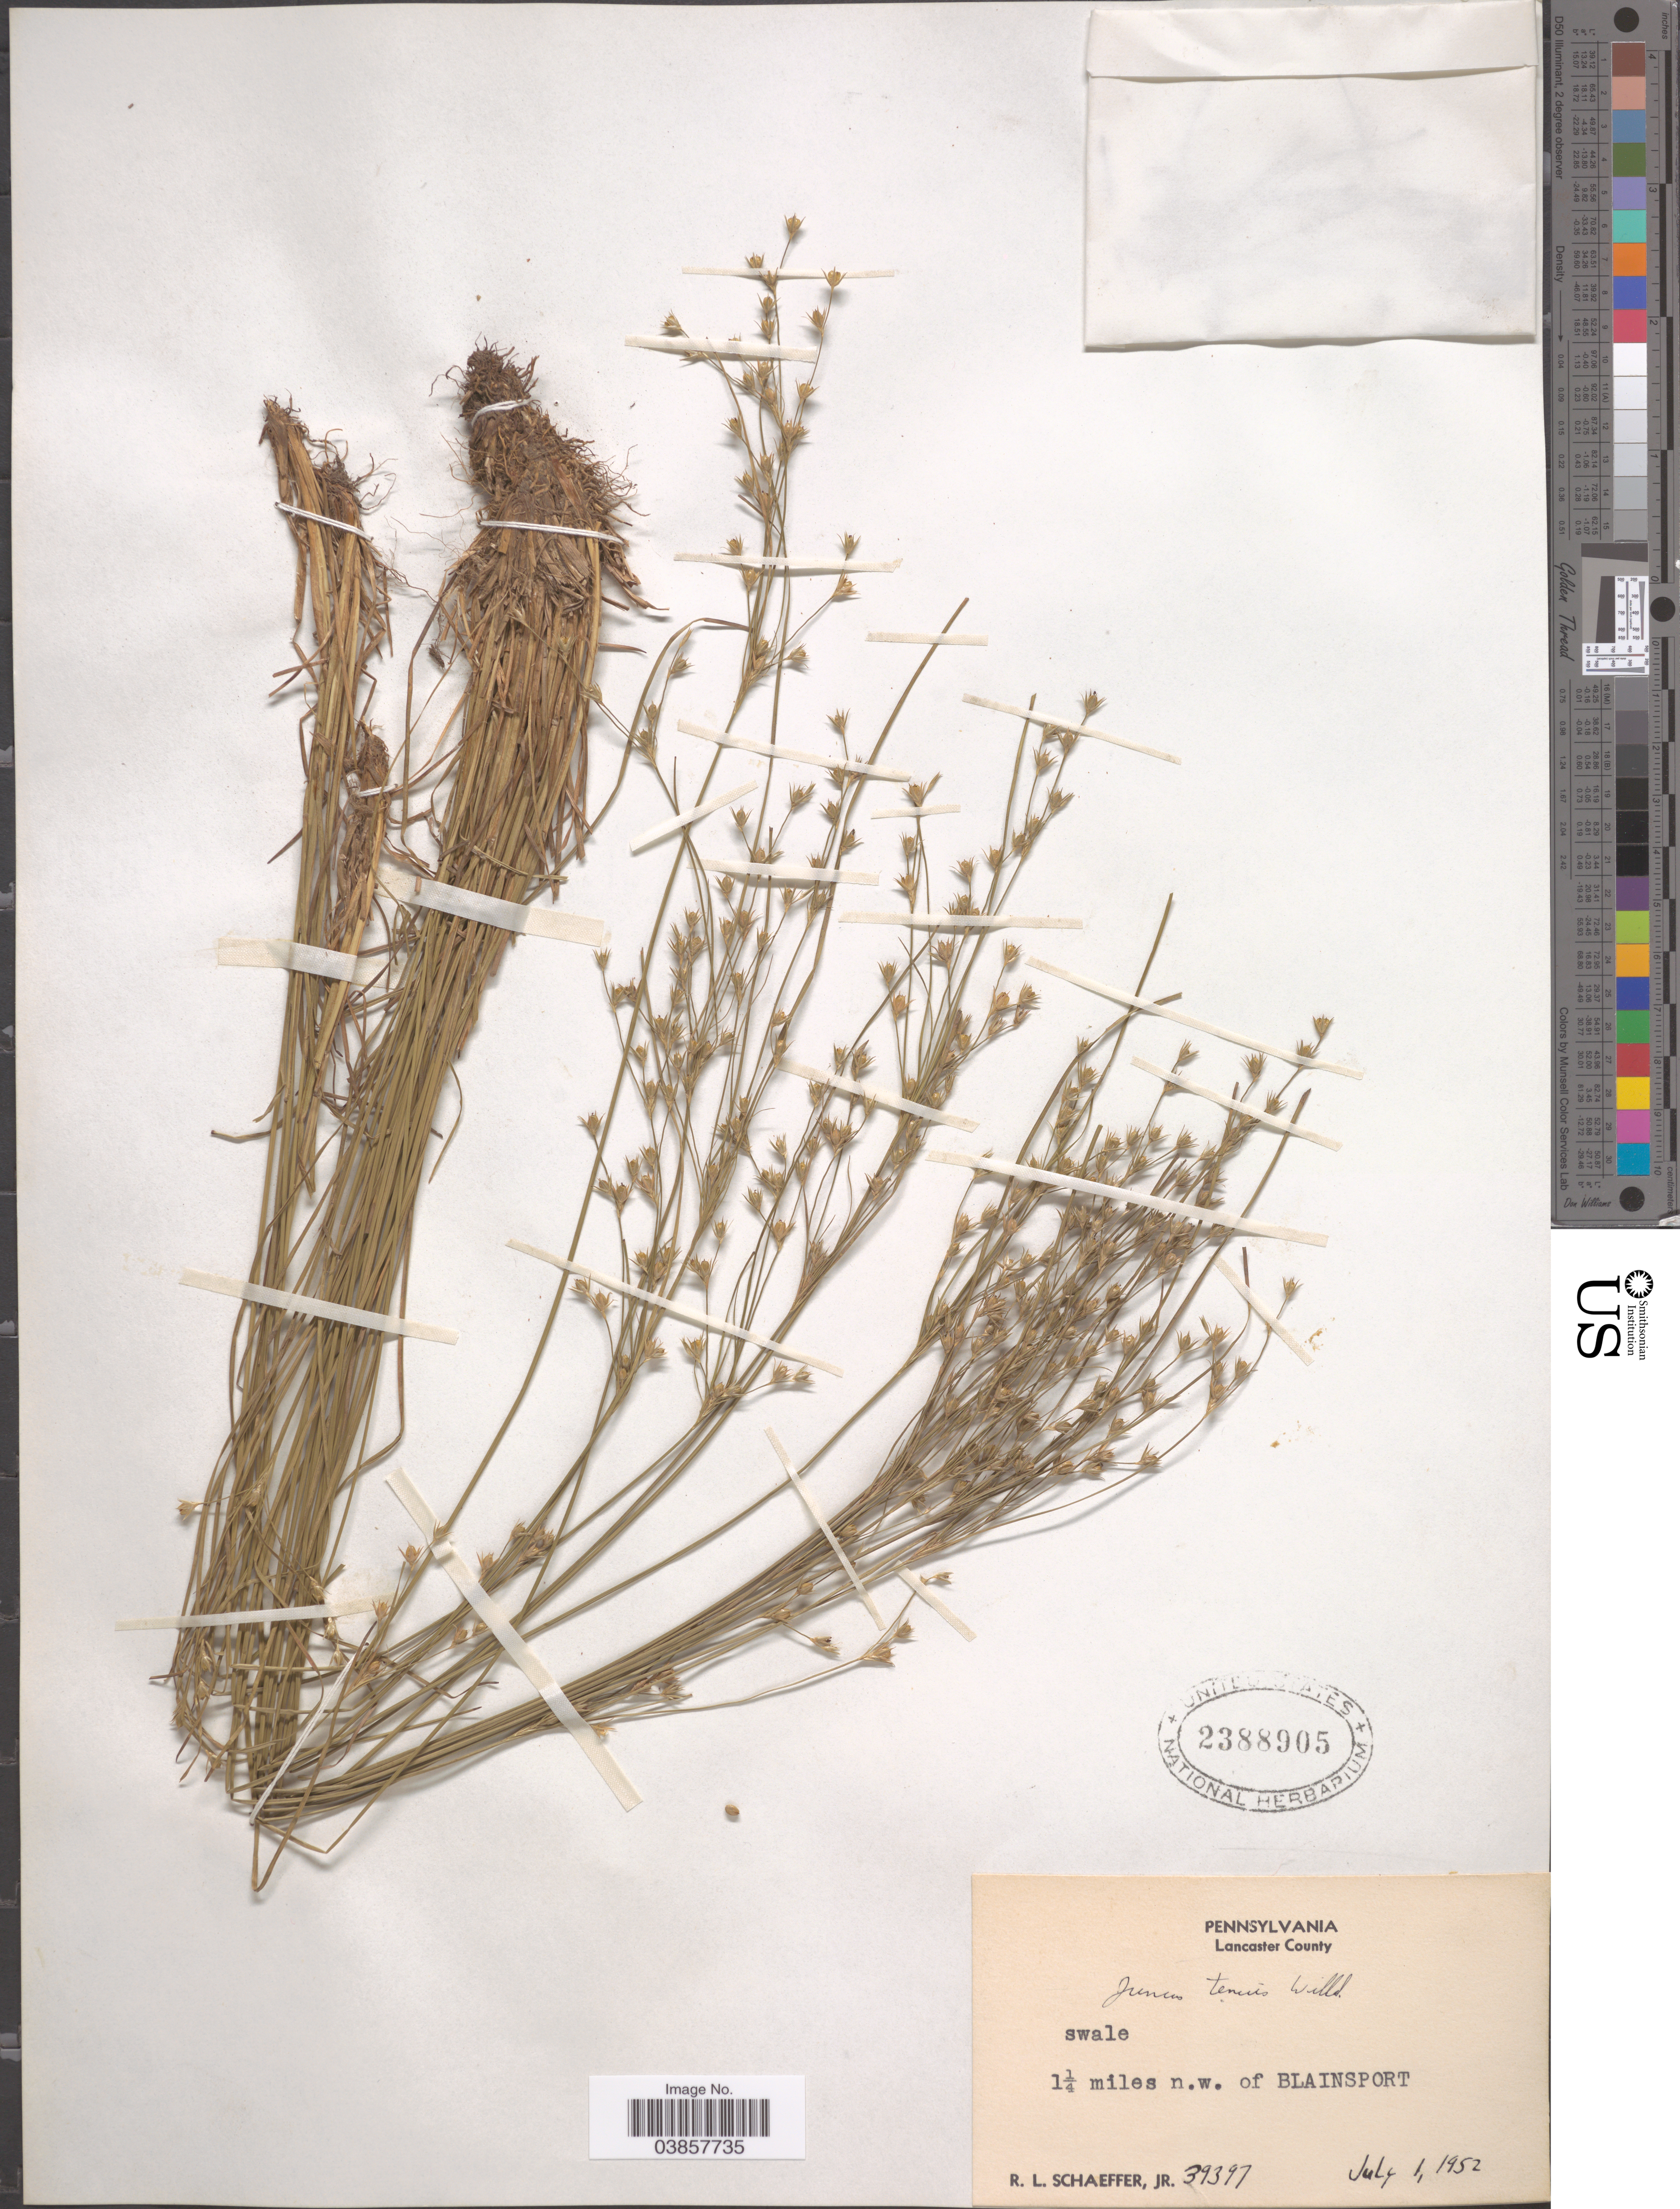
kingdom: Plantae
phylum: Tracheophyta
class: Liliopsida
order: Poales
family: Juncaceae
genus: Juncus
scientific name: Juncus tenuis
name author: Willd.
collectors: R. L. Schaeffer Jr.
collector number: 39397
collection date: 1952-07-01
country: United States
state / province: Pennsylvania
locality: Lancaster County. Swale. 1¼ miles n.w. of Blainsport.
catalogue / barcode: US 2388905